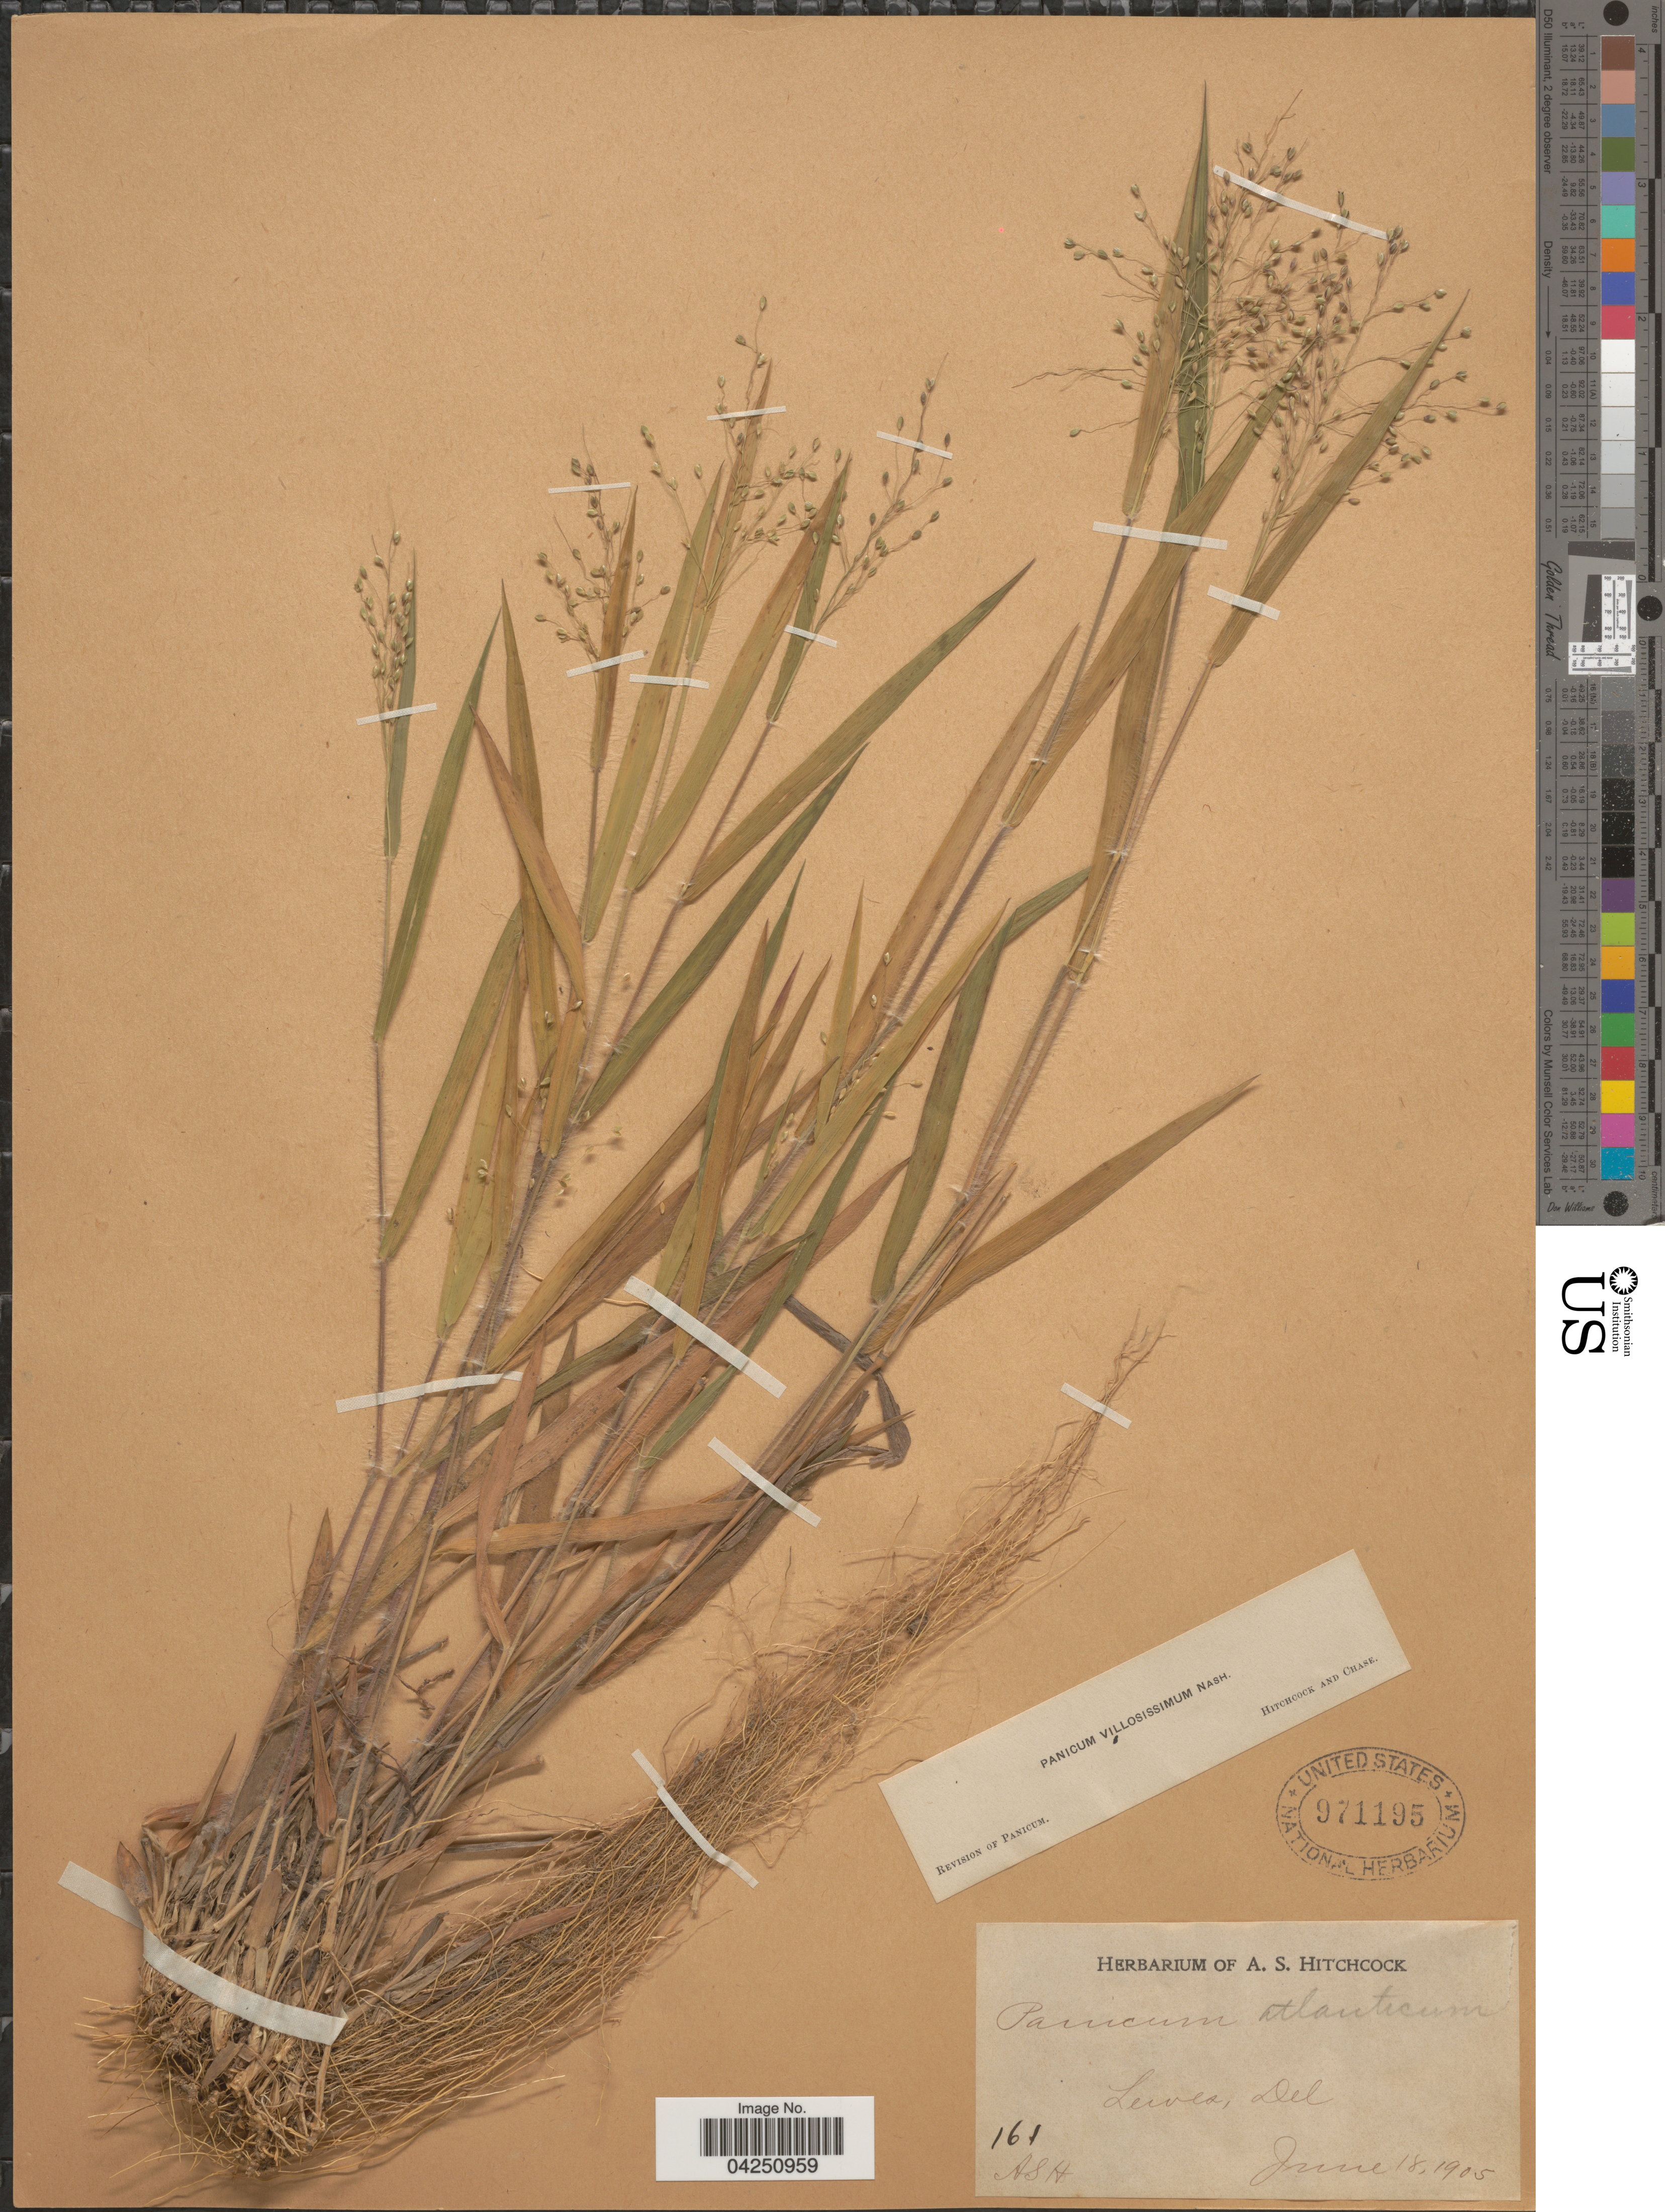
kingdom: Plantae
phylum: Tracheophyta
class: Liliopsida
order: Poales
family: Poaceae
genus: Dichanthelium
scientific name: Dichanthelium acuminatum var. acuminatum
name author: (Sw.) Gould & C.A. Clark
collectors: A. S. Hitchcock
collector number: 161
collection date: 1905-06-18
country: United States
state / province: Delaware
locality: Lewes.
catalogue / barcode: US 971195